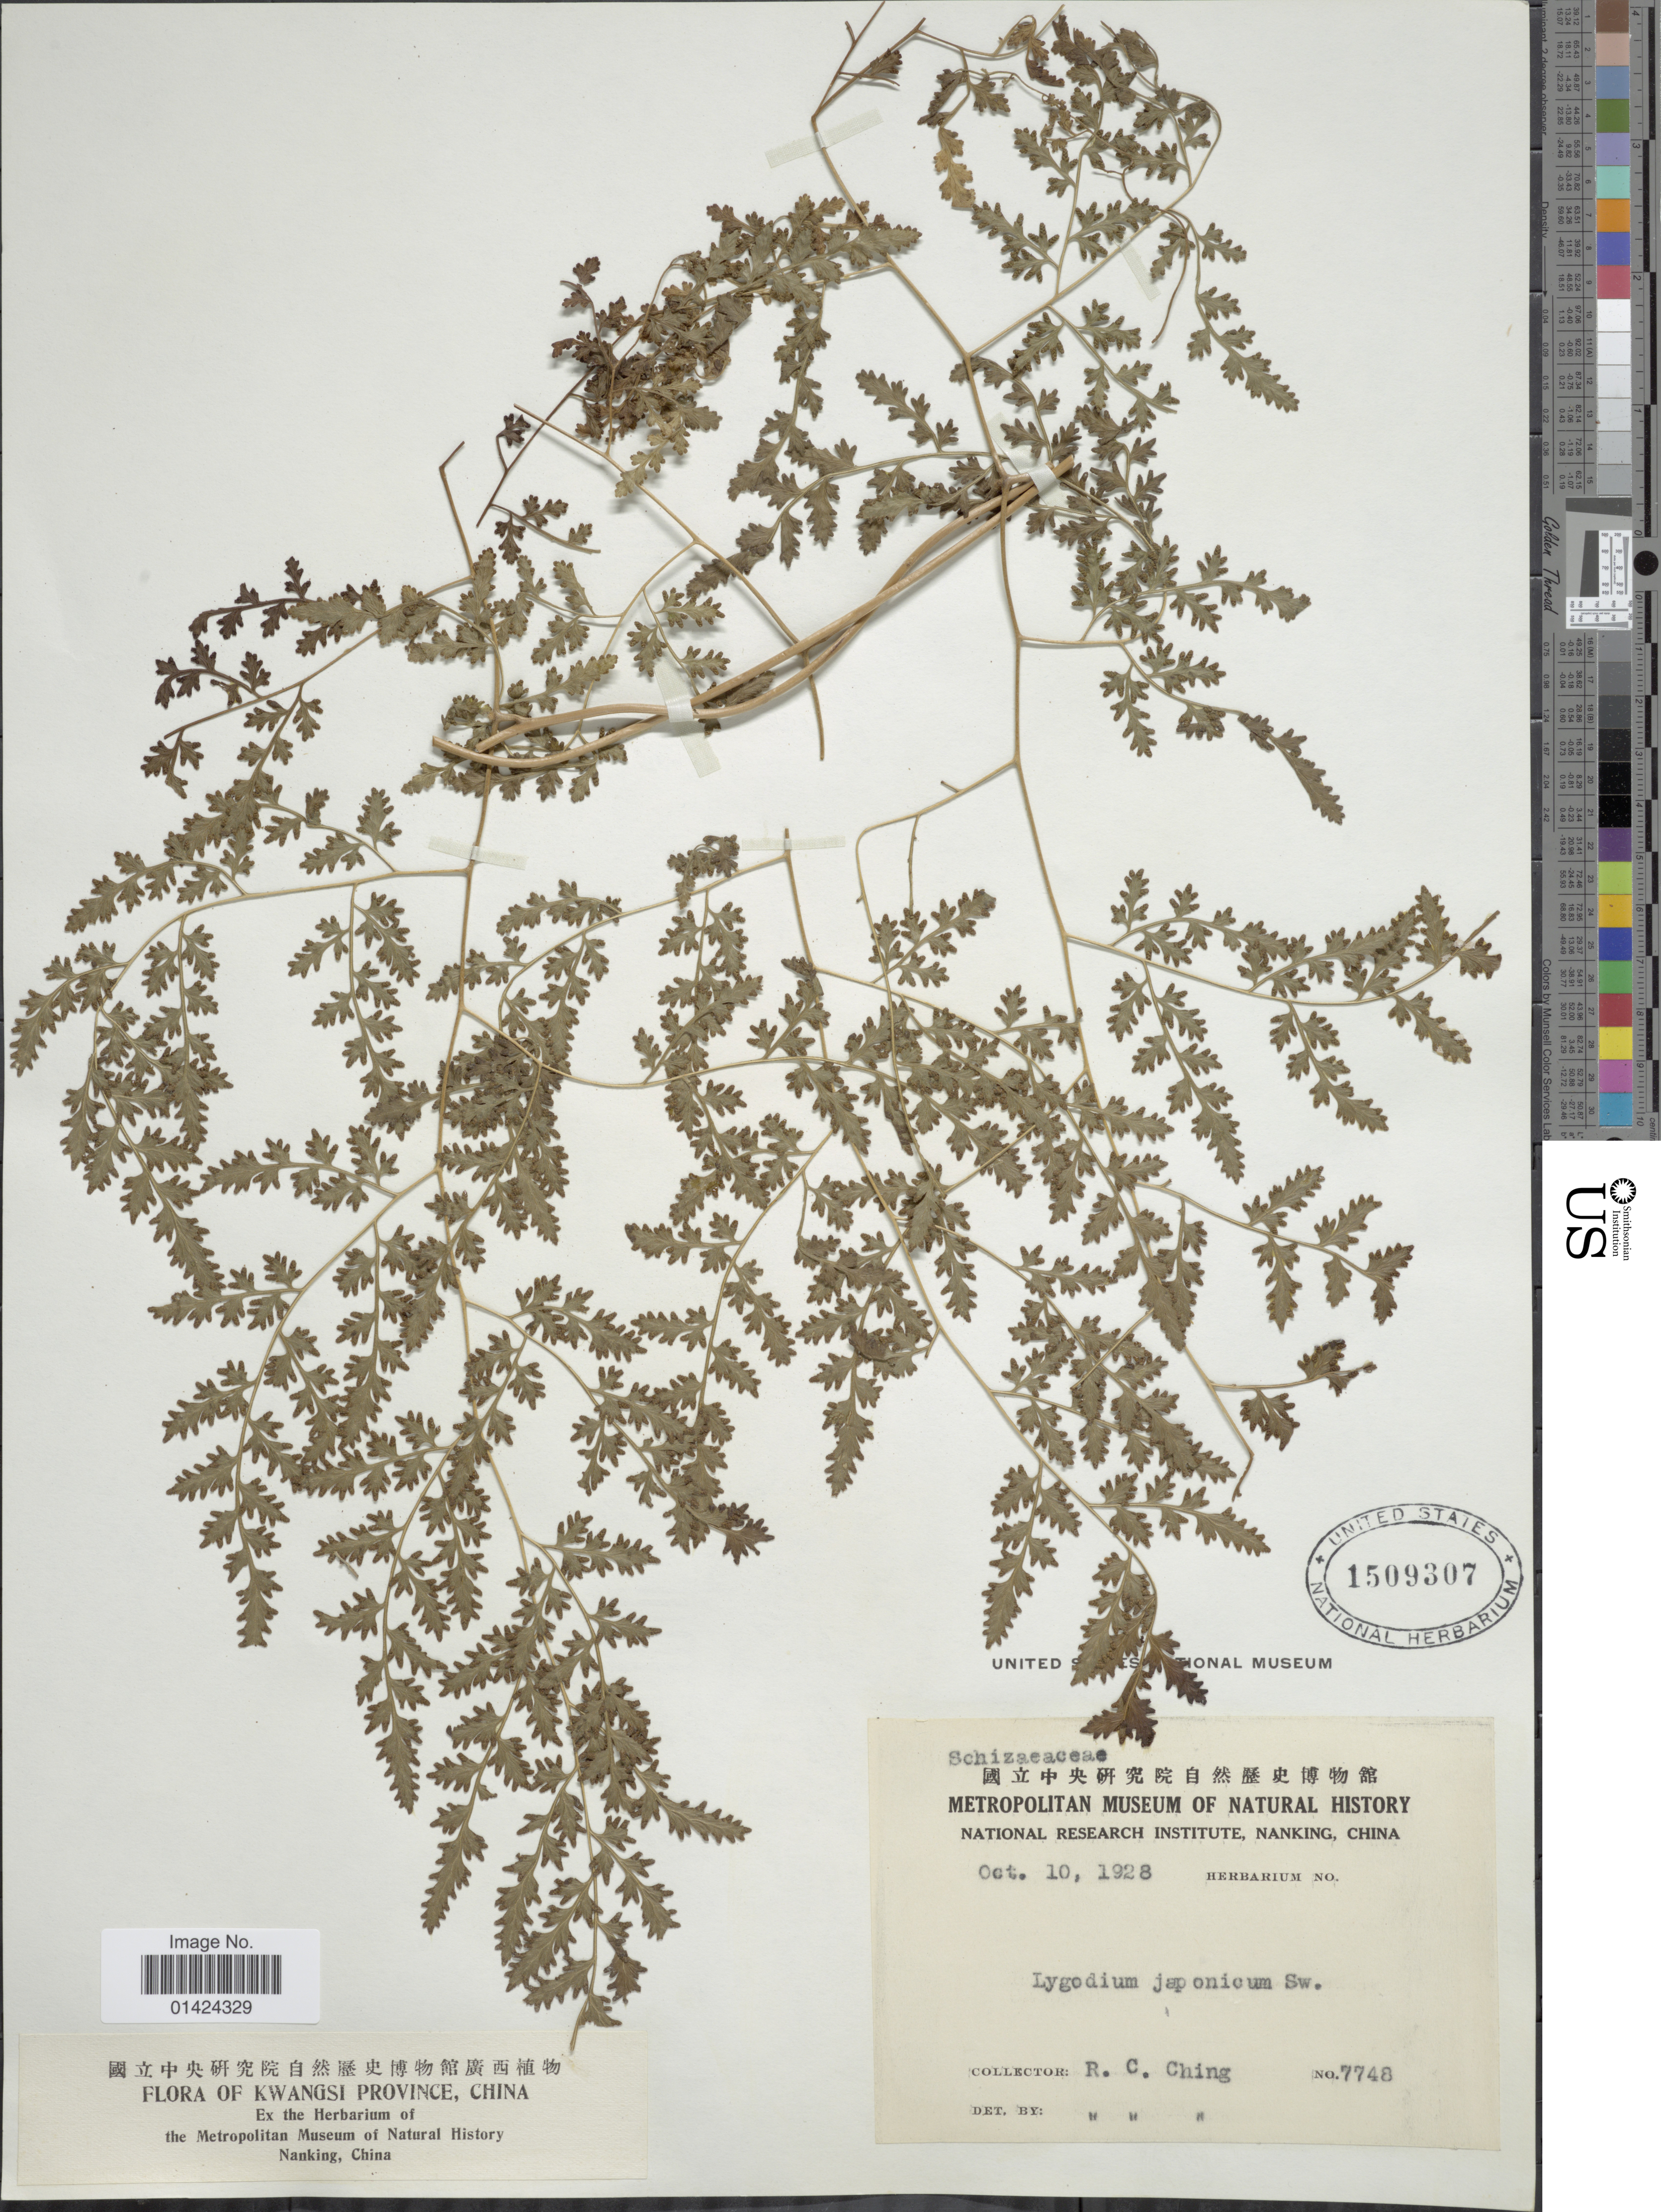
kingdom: Plantae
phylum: Tracheophyta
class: Polypodiopsida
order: Schizaeales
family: Lygodiaceae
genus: Lygodium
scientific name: Lygodium japonicum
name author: (Thunb.) Sw.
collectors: R. C. Ching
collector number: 7748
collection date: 1928-10-10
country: China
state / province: Guangxi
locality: Kwangsi Province. Nanking.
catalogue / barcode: US 1509307